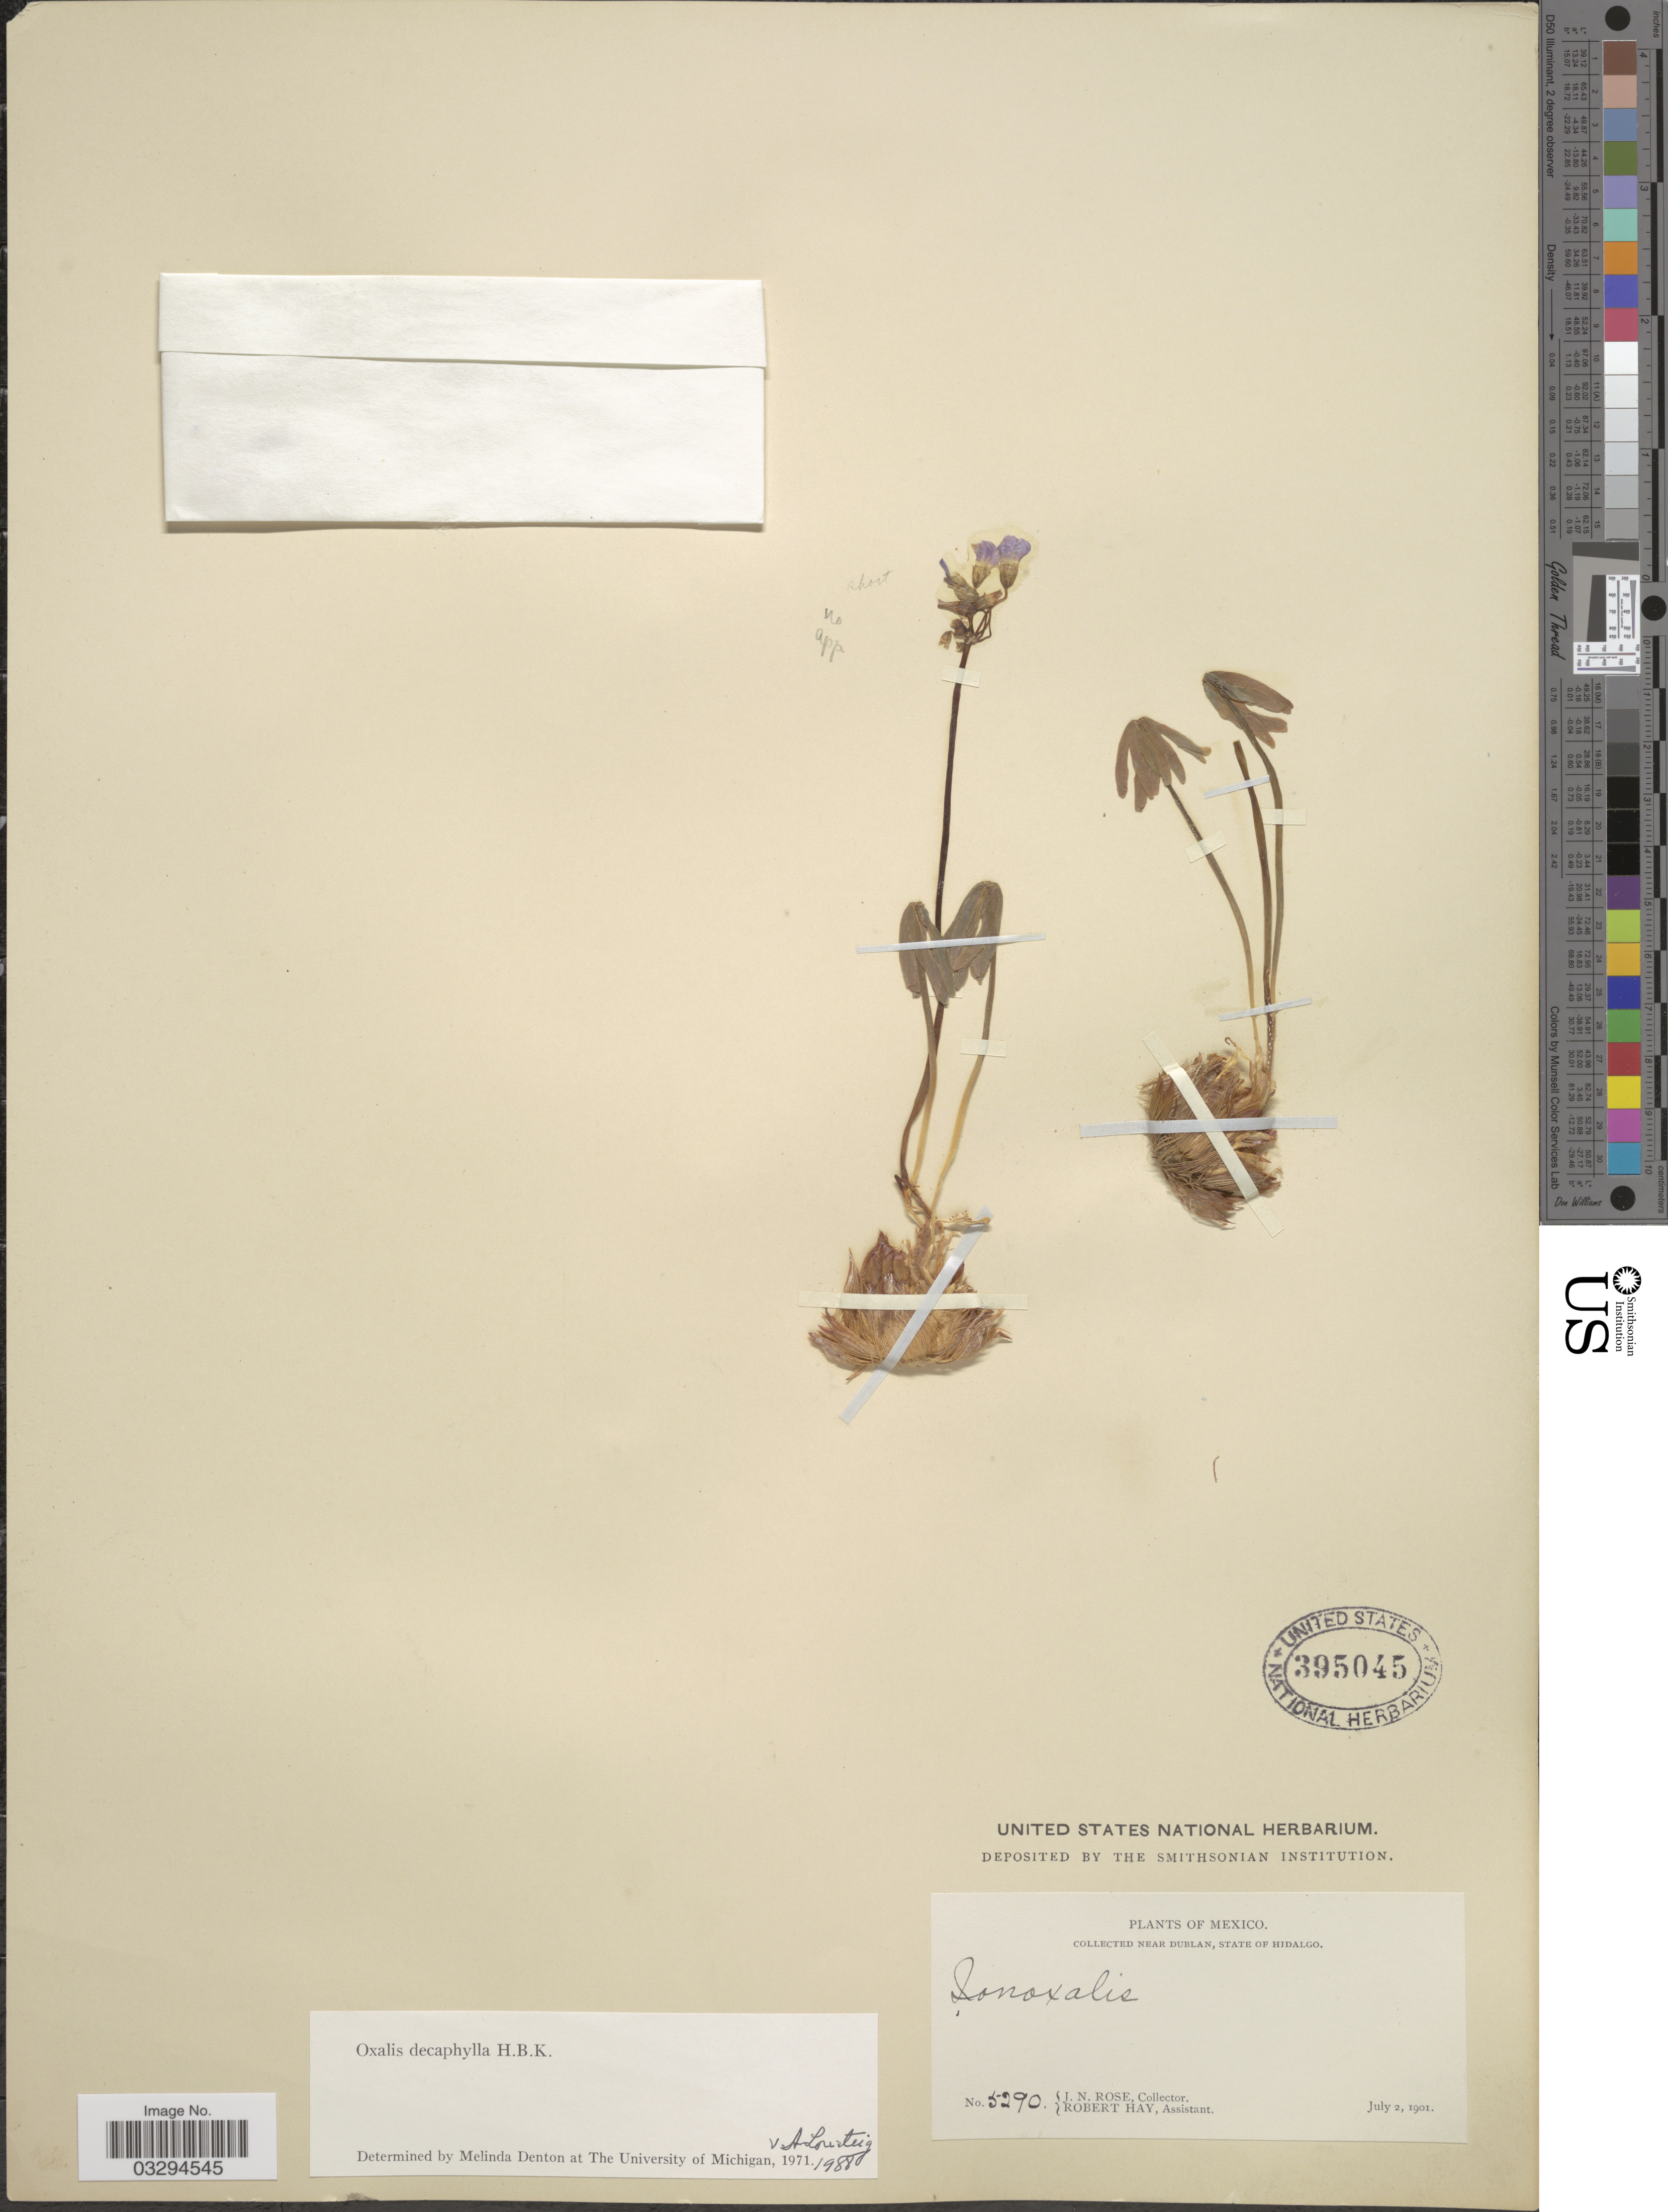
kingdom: Plantae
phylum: Tracheophyta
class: Magnoliopsida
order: Oxalidales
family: Oxalidaceae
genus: Oxalis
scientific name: Oxalis decaphylla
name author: Kunth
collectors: J. N. Rose & R. Hay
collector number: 5290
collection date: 1901-07-02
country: Mexico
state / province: Hidalgo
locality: Near Dublan.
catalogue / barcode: US 395045